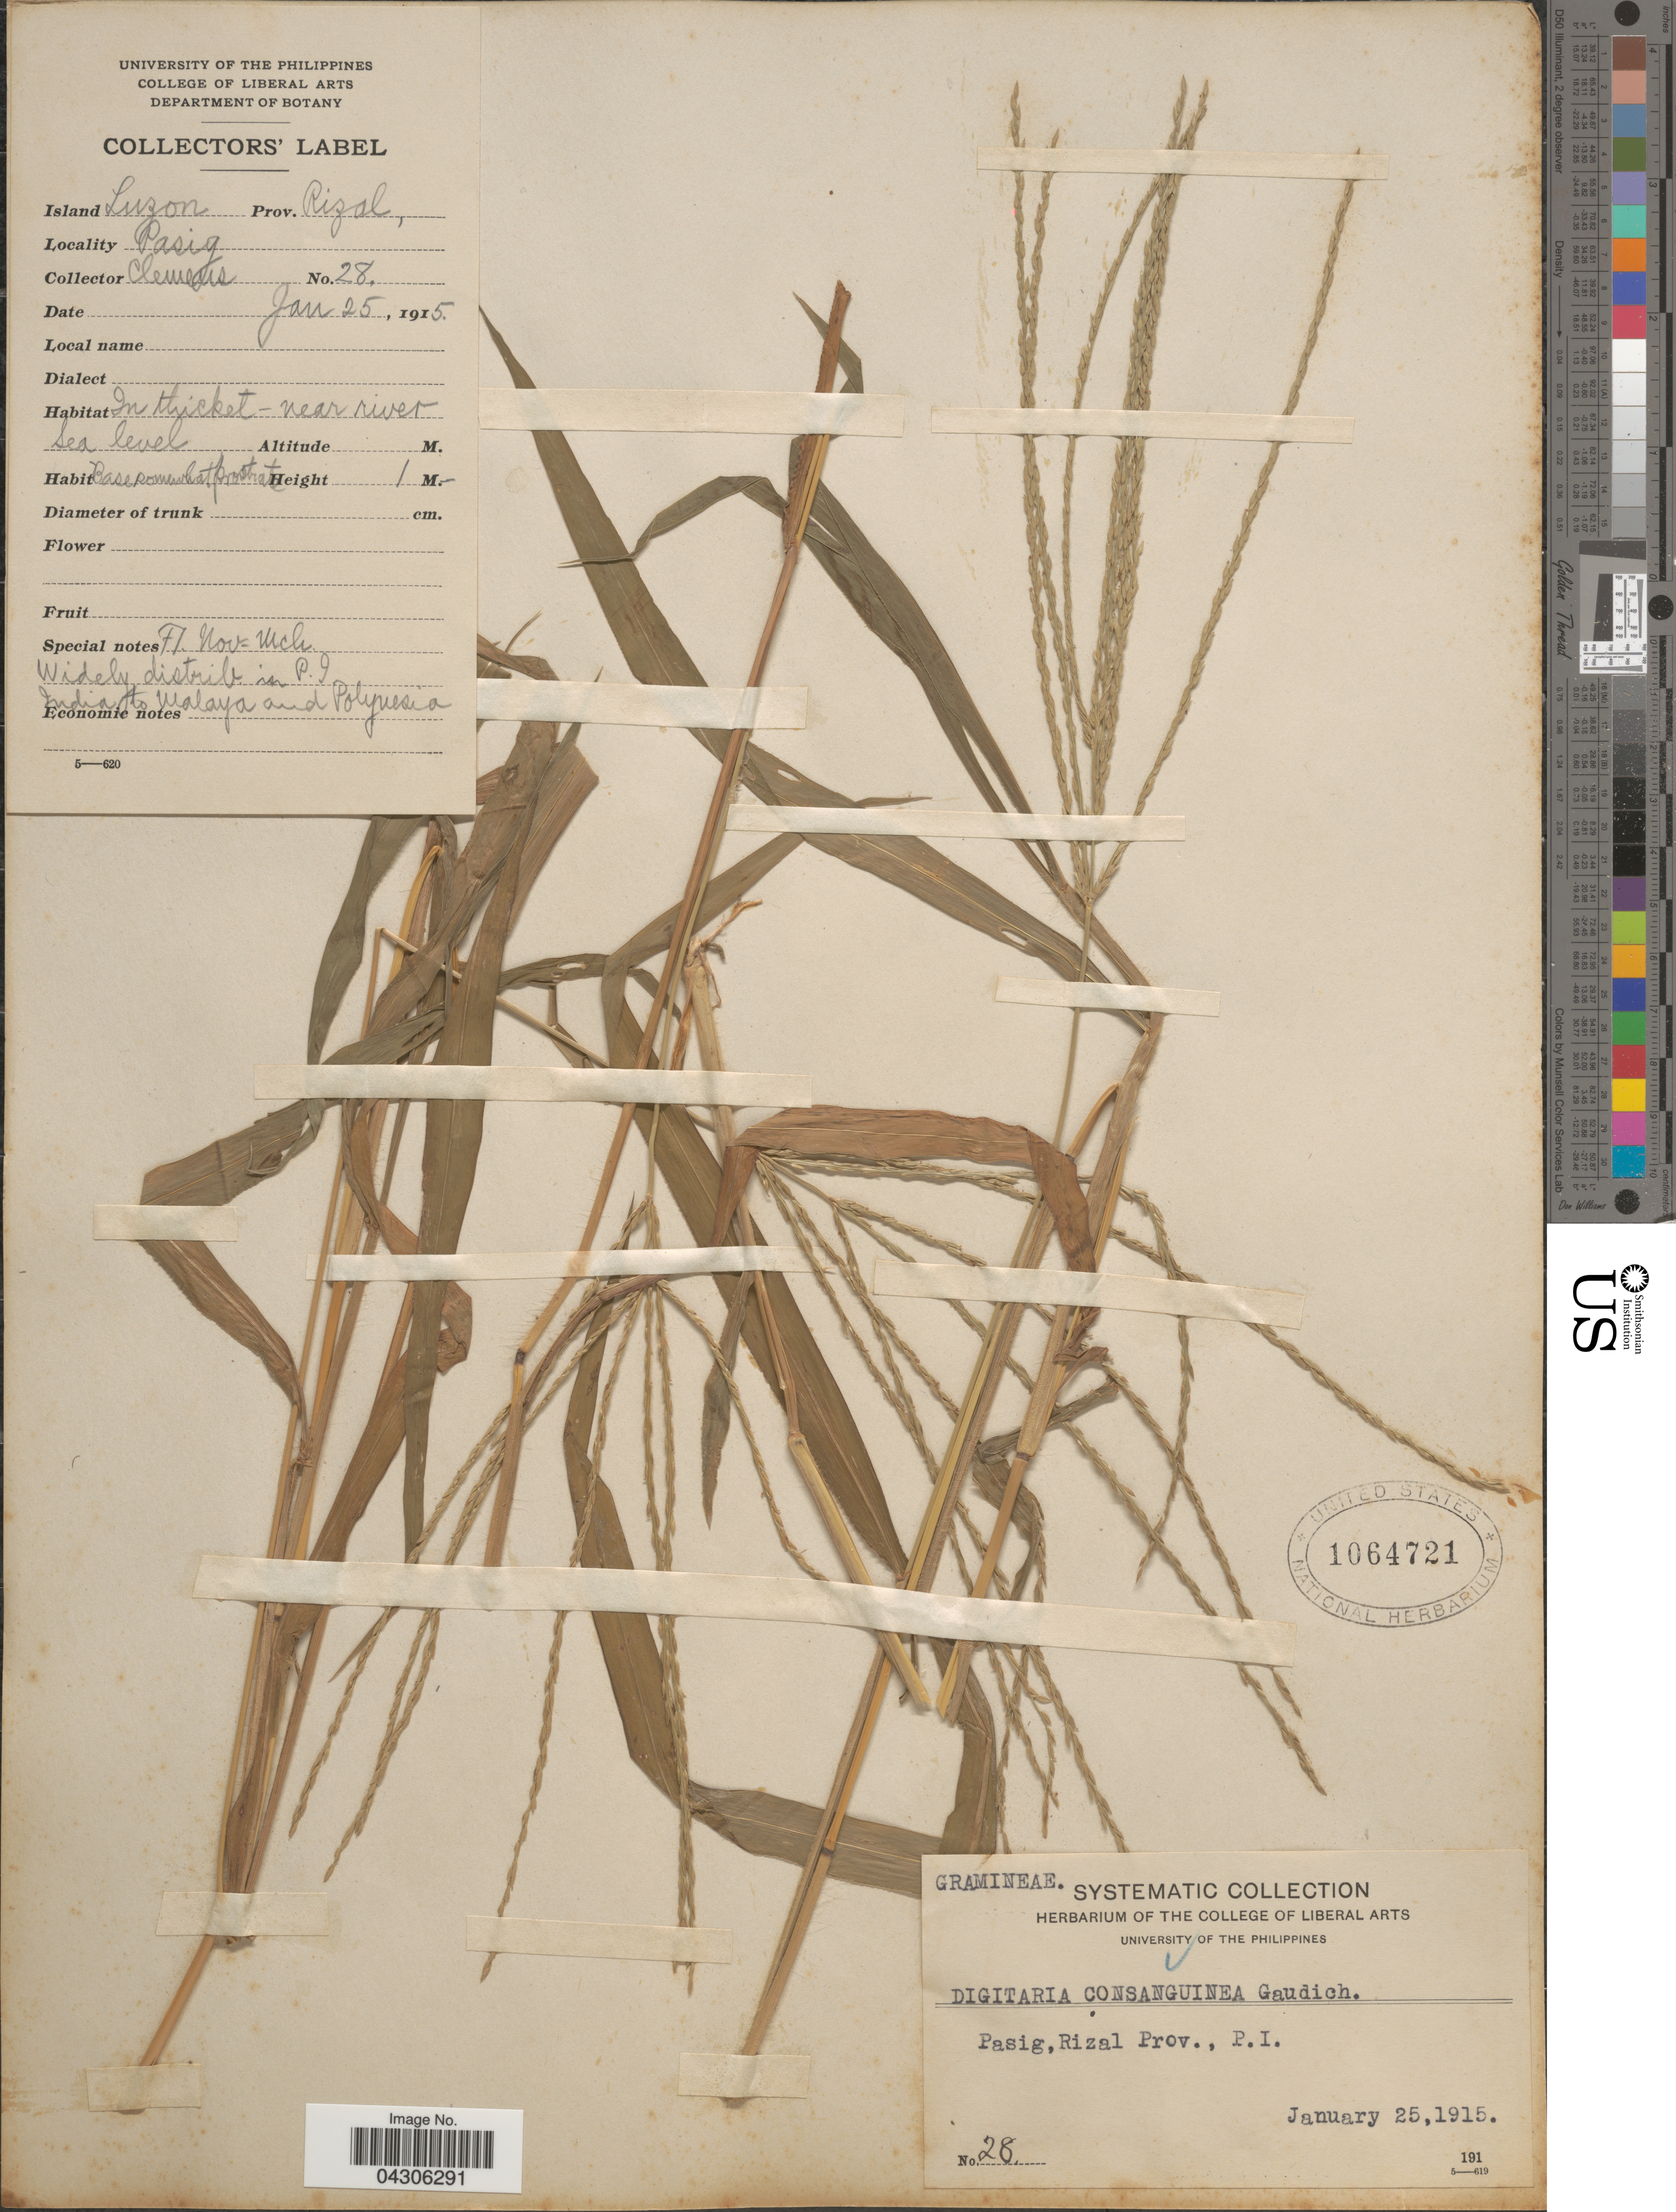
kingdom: Plantae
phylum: Tracheophyta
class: Liliopsida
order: Poales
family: Poaceae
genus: Digitaria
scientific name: Digitaria setigera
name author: Roth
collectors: -. Clemens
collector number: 28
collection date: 1915-01-25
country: Philippines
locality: Pasig, Rizal Prov.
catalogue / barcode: US 1064721